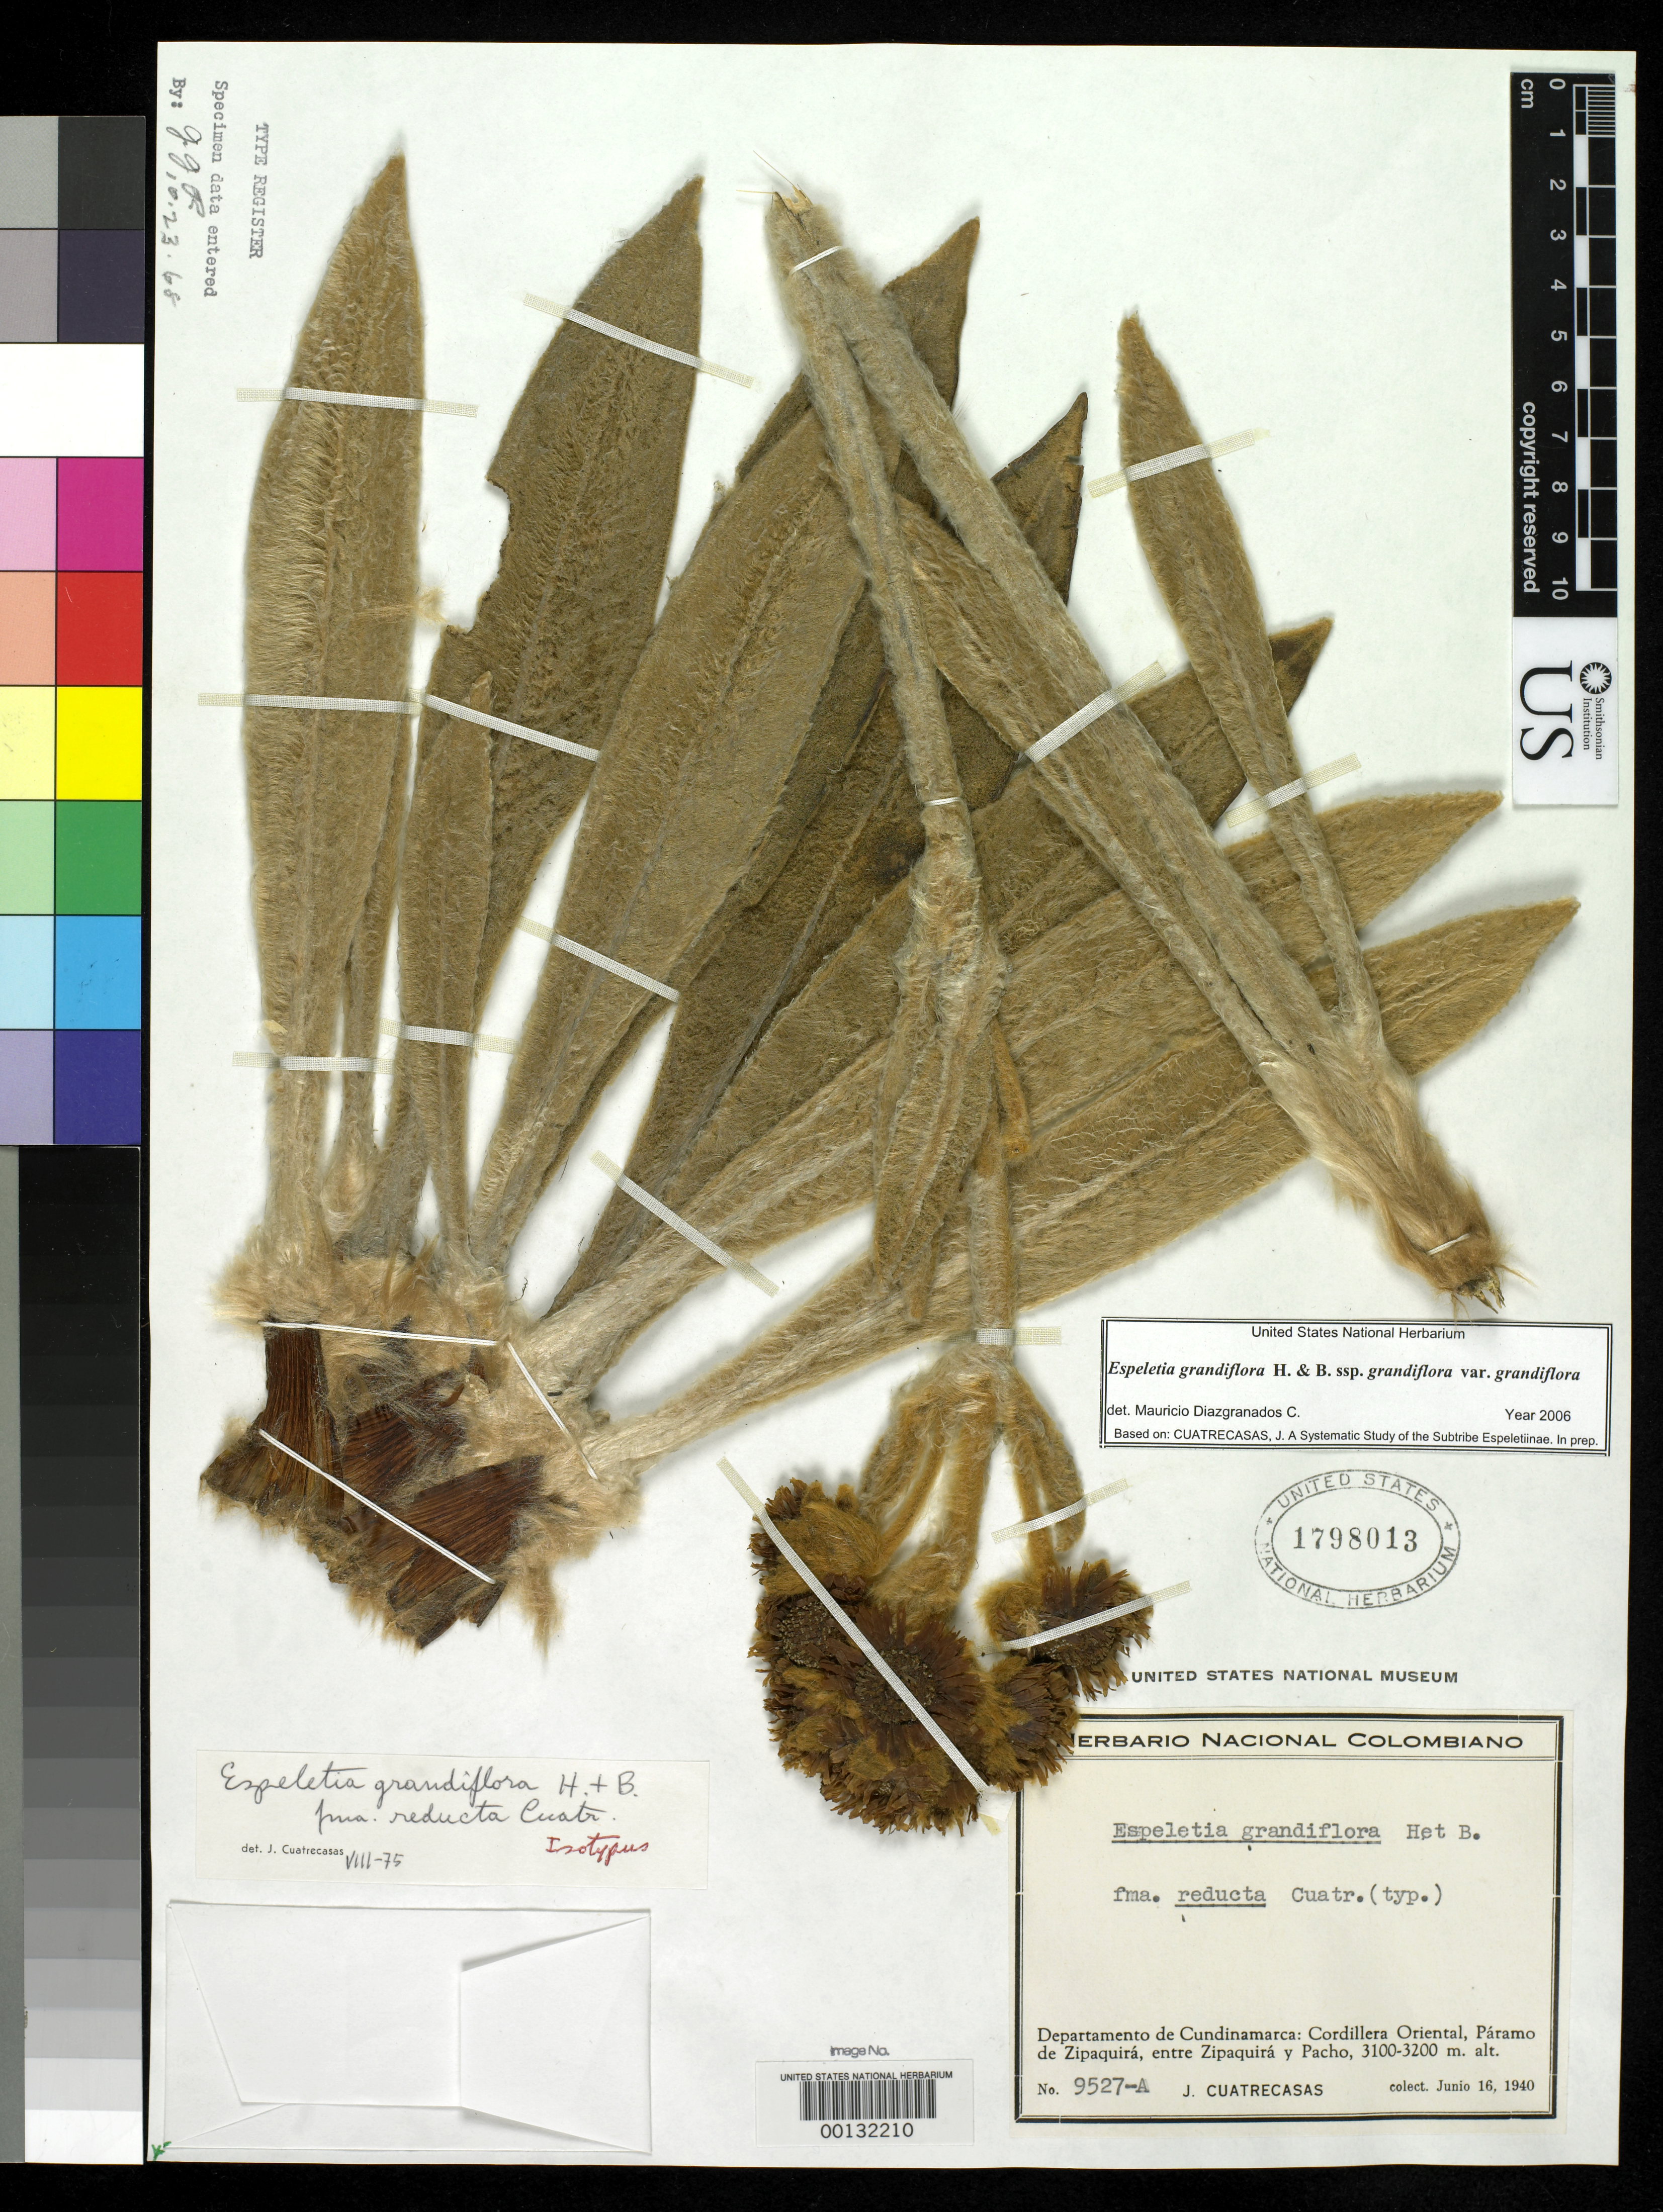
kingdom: Plantae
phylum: Tracheophyta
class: Magnoliopsida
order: Asterales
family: Asteraceae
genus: Espeletia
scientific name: Espeletia grandiflora f. reducta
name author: Cuatrec.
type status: Isotype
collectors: J. Cuatrecasas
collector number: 9527 a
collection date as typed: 16 Jun 1940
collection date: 1940-06-16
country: Colombia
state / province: Cundinamarca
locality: Cordillera Oriental, Páramo de Zipaquira, entre Zipaquira y Pacho.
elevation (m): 3100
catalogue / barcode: US 1798013